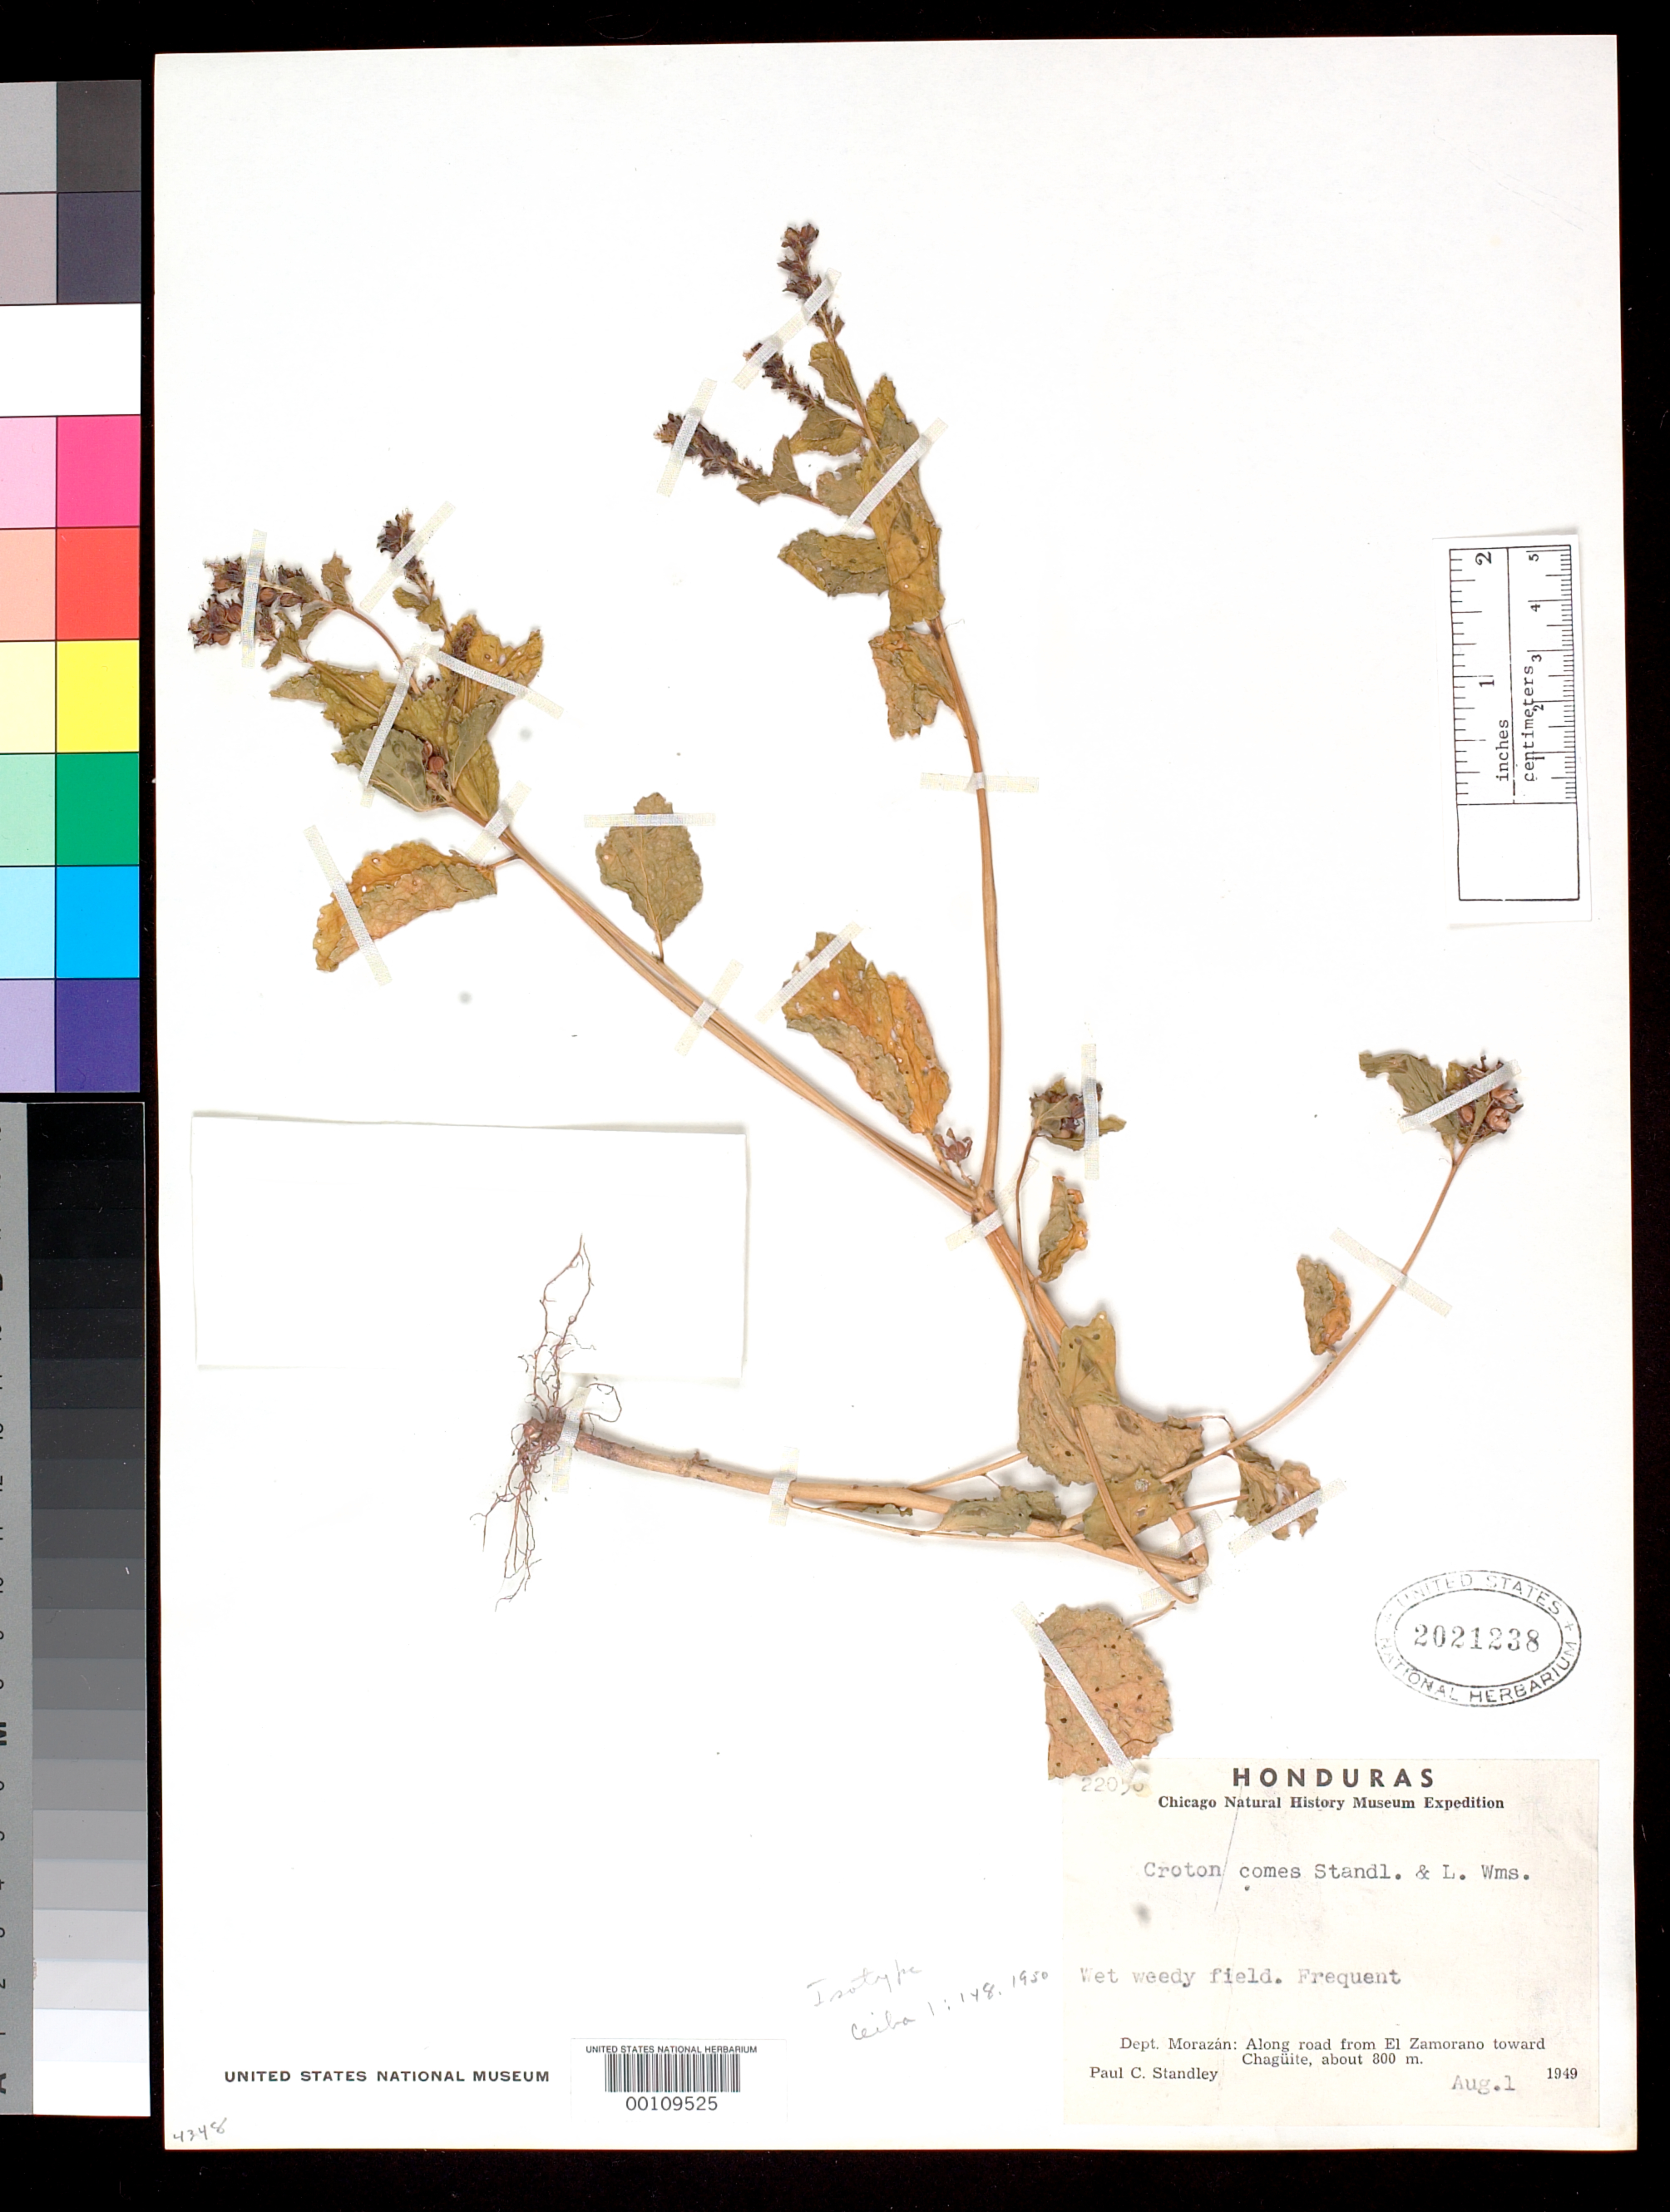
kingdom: Plantae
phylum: Tracheophyta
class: Magnoliopsida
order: Malpighiales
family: Euphorbiaceae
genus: Croton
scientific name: Croton comes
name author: Standl. & L.O. Williams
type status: Isotype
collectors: P. C. Standley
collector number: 22056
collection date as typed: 01 Aug 1949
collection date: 1949-08-01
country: Honduras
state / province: Fco. Morazán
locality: Along road from Zamorano toward Chaguite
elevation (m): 800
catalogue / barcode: US 2021238